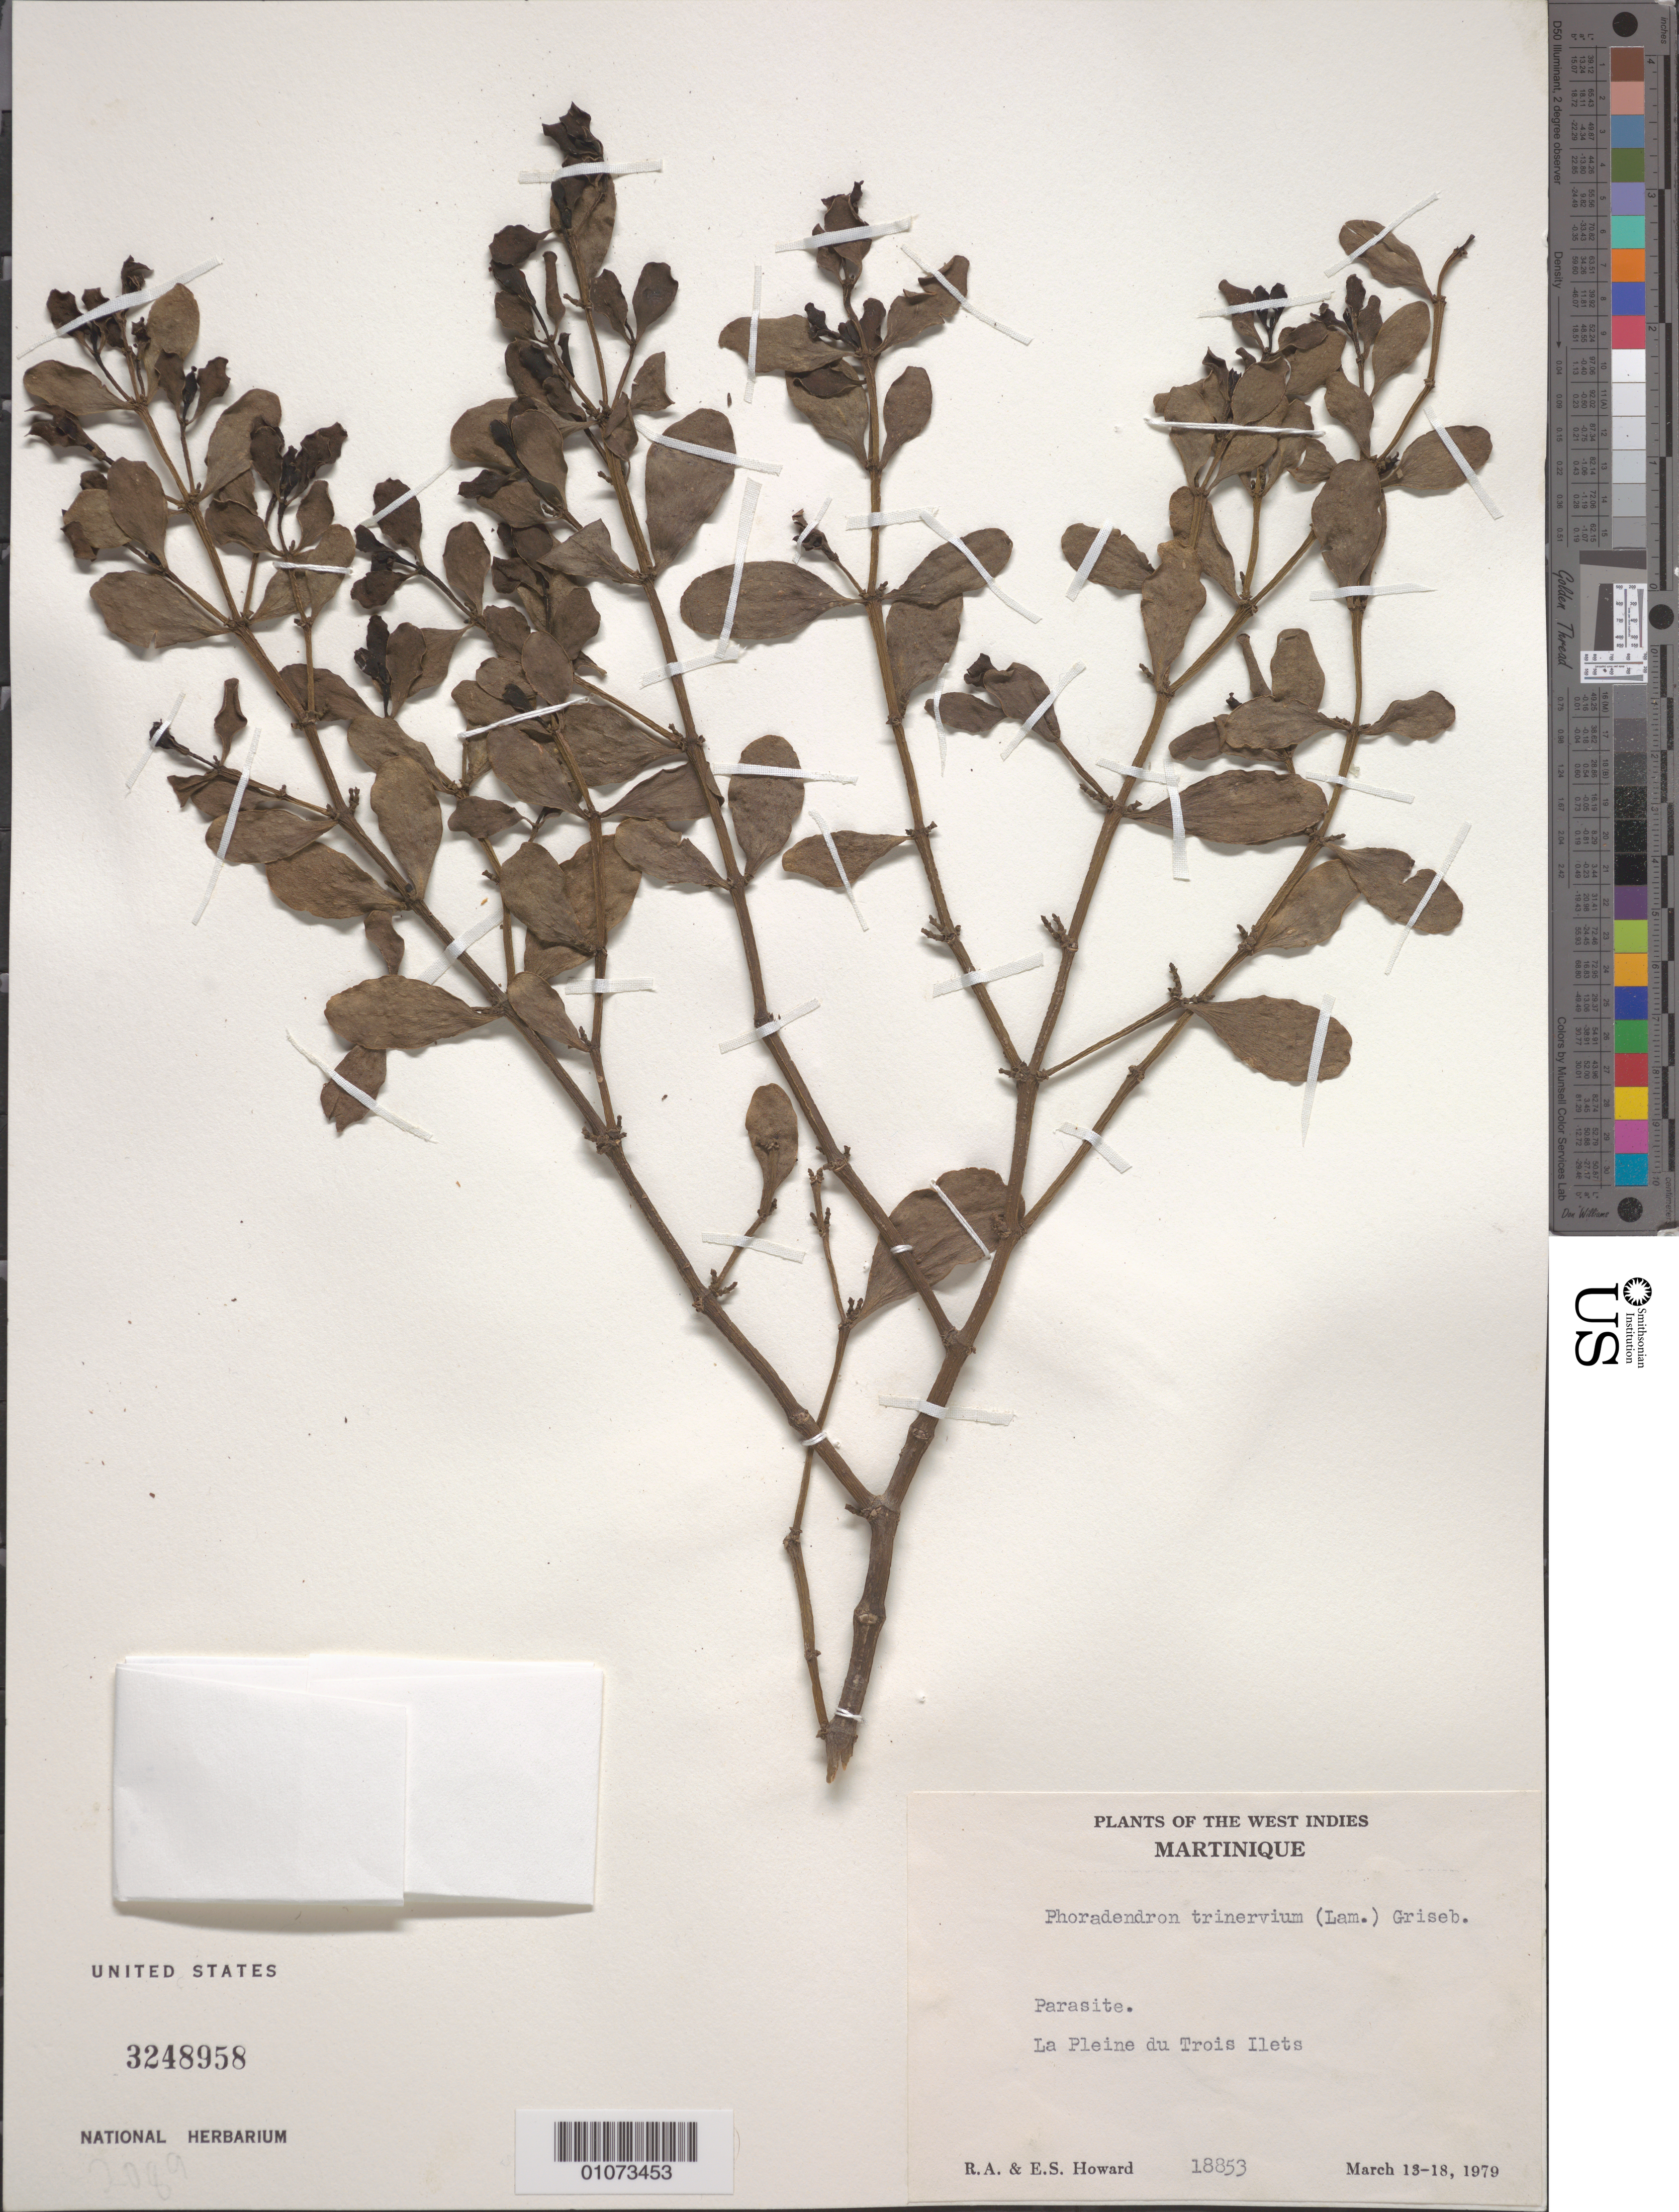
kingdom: Plantae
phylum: Tracheophyta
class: Magnoliopsida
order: Santalales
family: Viscaceae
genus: Phoradendron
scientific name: Phoradendron trinervium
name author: (Lam.) Griseb.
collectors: R. A. Howard & E. S. Howard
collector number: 19953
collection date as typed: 13 Mar 1979 to 18 Mar 1979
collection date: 1979-03-13/1979-03-18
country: Martinique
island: Martinique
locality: La Pleine du Trois Ilets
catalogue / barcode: US 3248958